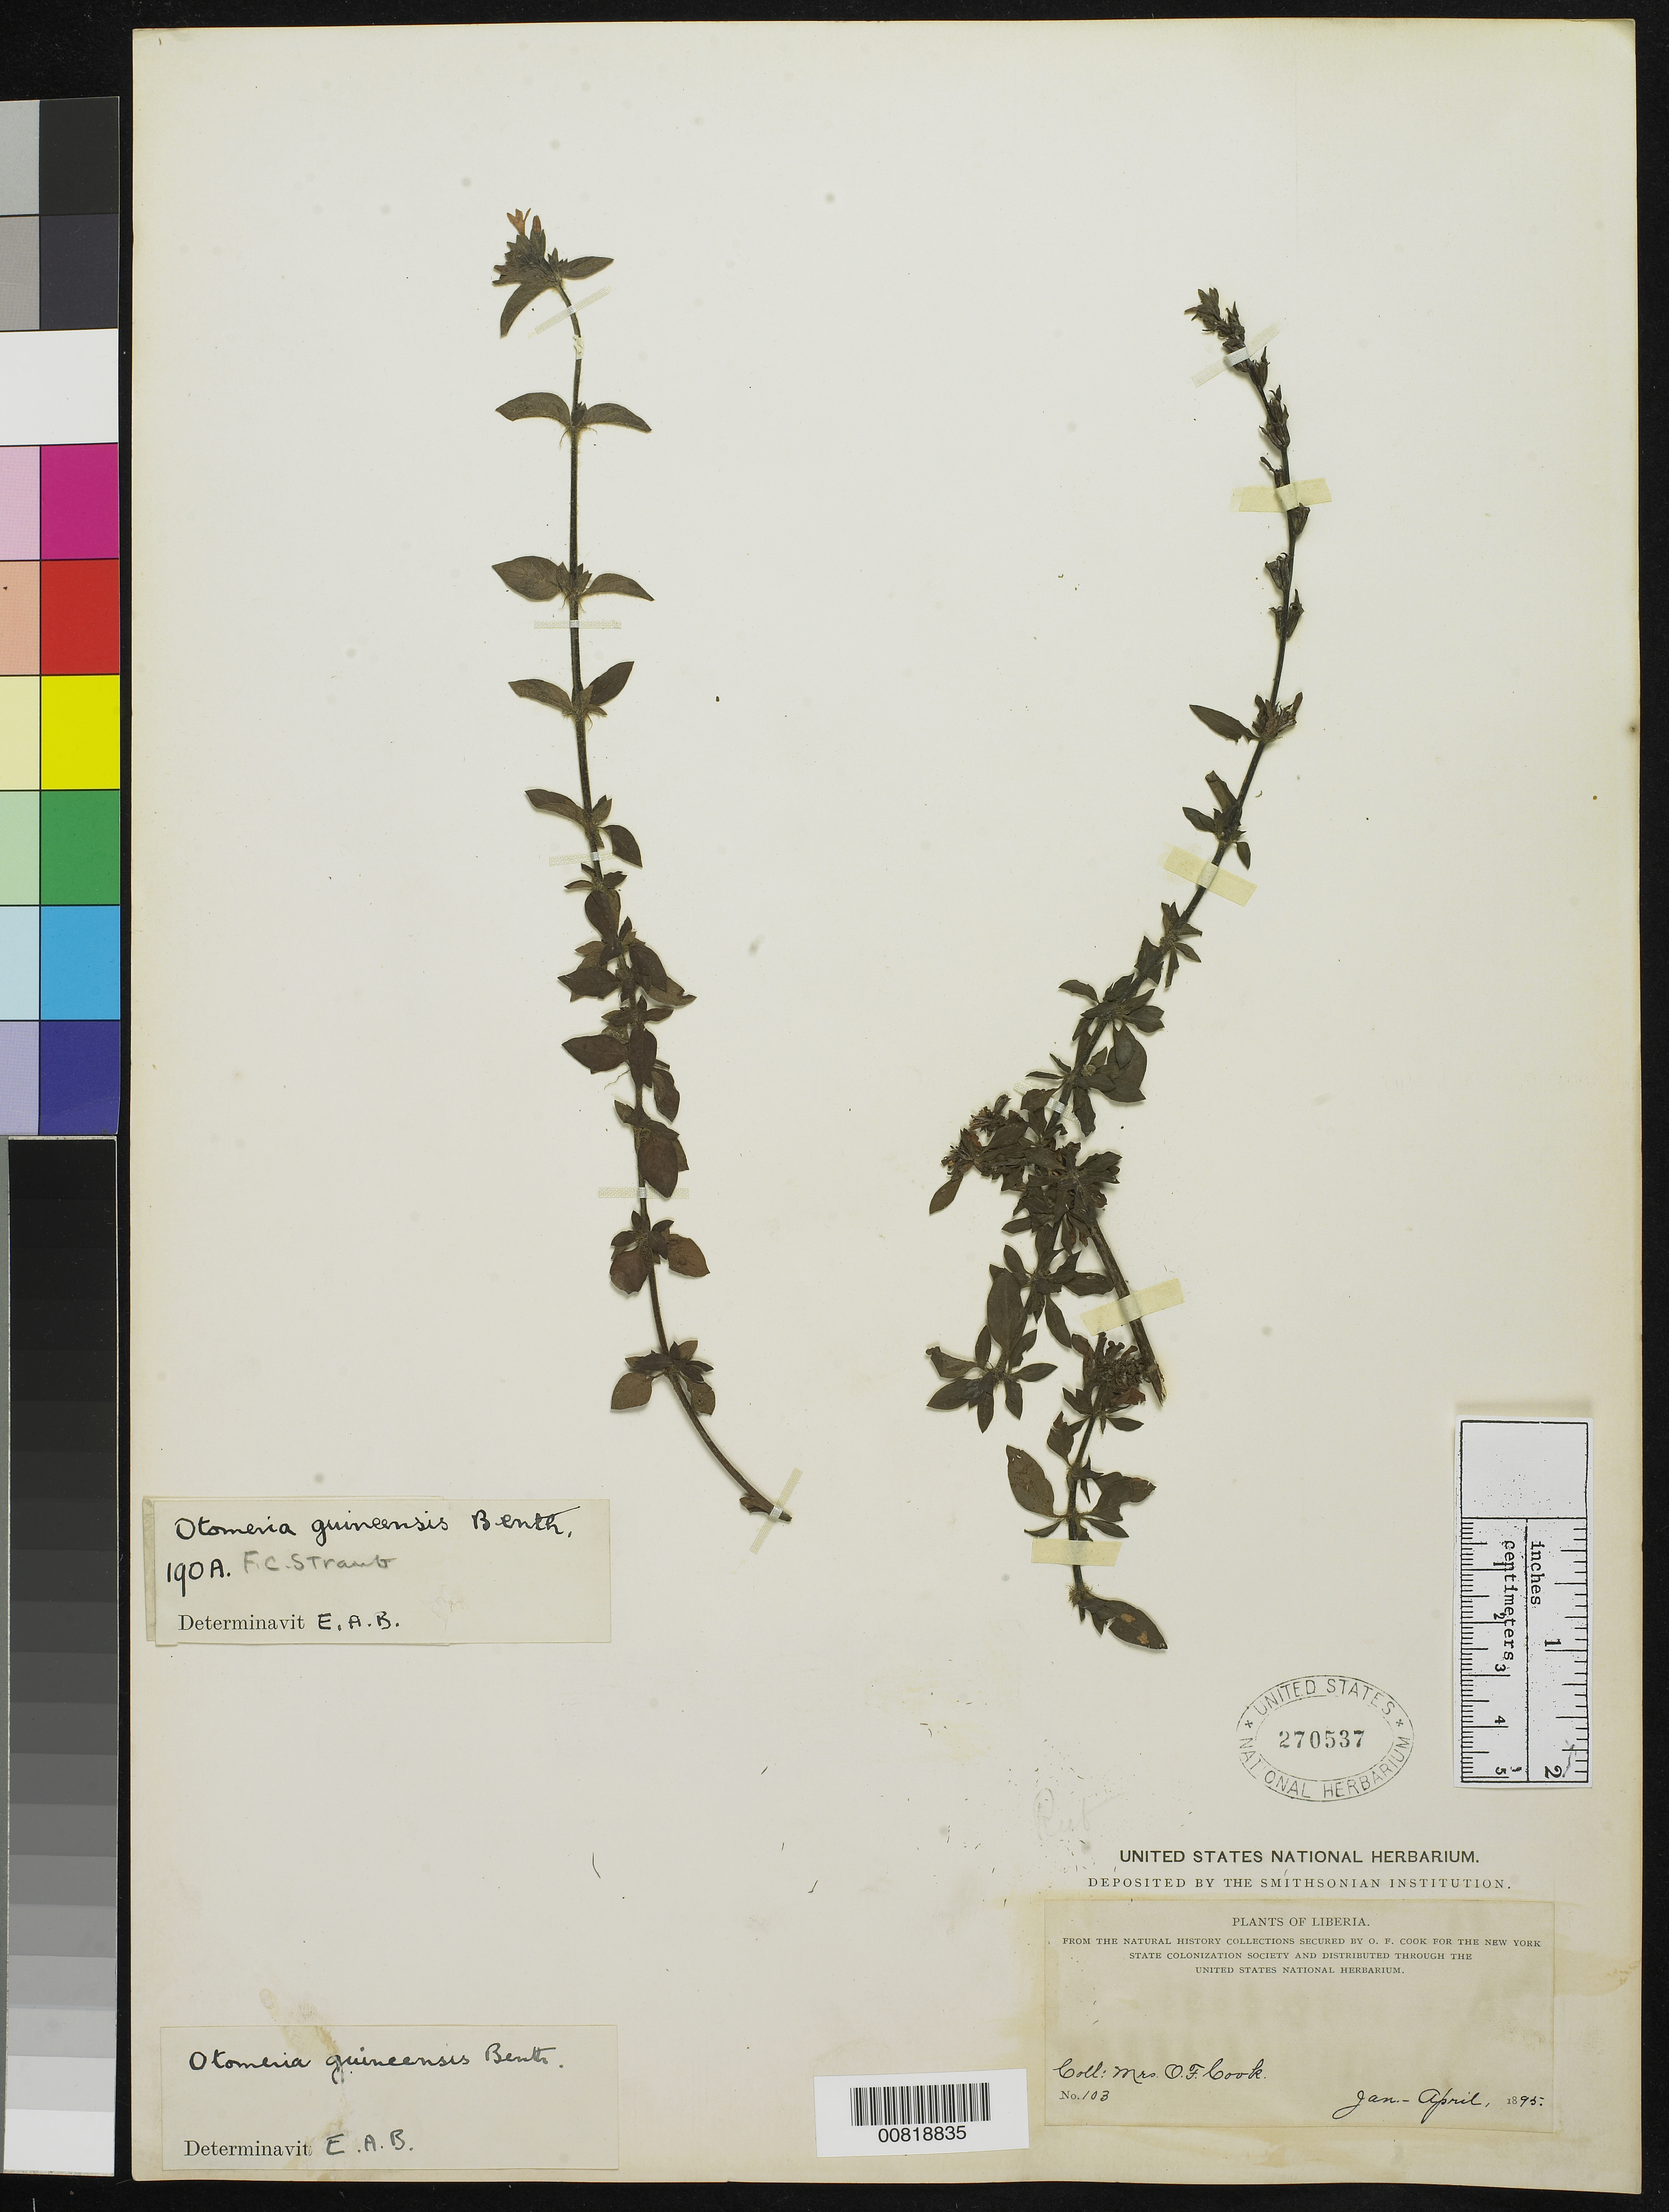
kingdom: Plantae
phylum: Tracheophyta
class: Magnoliopsida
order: Gentianales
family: Rubiaceae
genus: Otomeria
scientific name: Otomeria guineensis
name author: Benth.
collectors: Alice C. Cook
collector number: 103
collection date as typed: Jan 1895 to -- Apr 1895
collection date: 1895-01/1895-04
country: Liberia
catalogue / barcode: US 270537